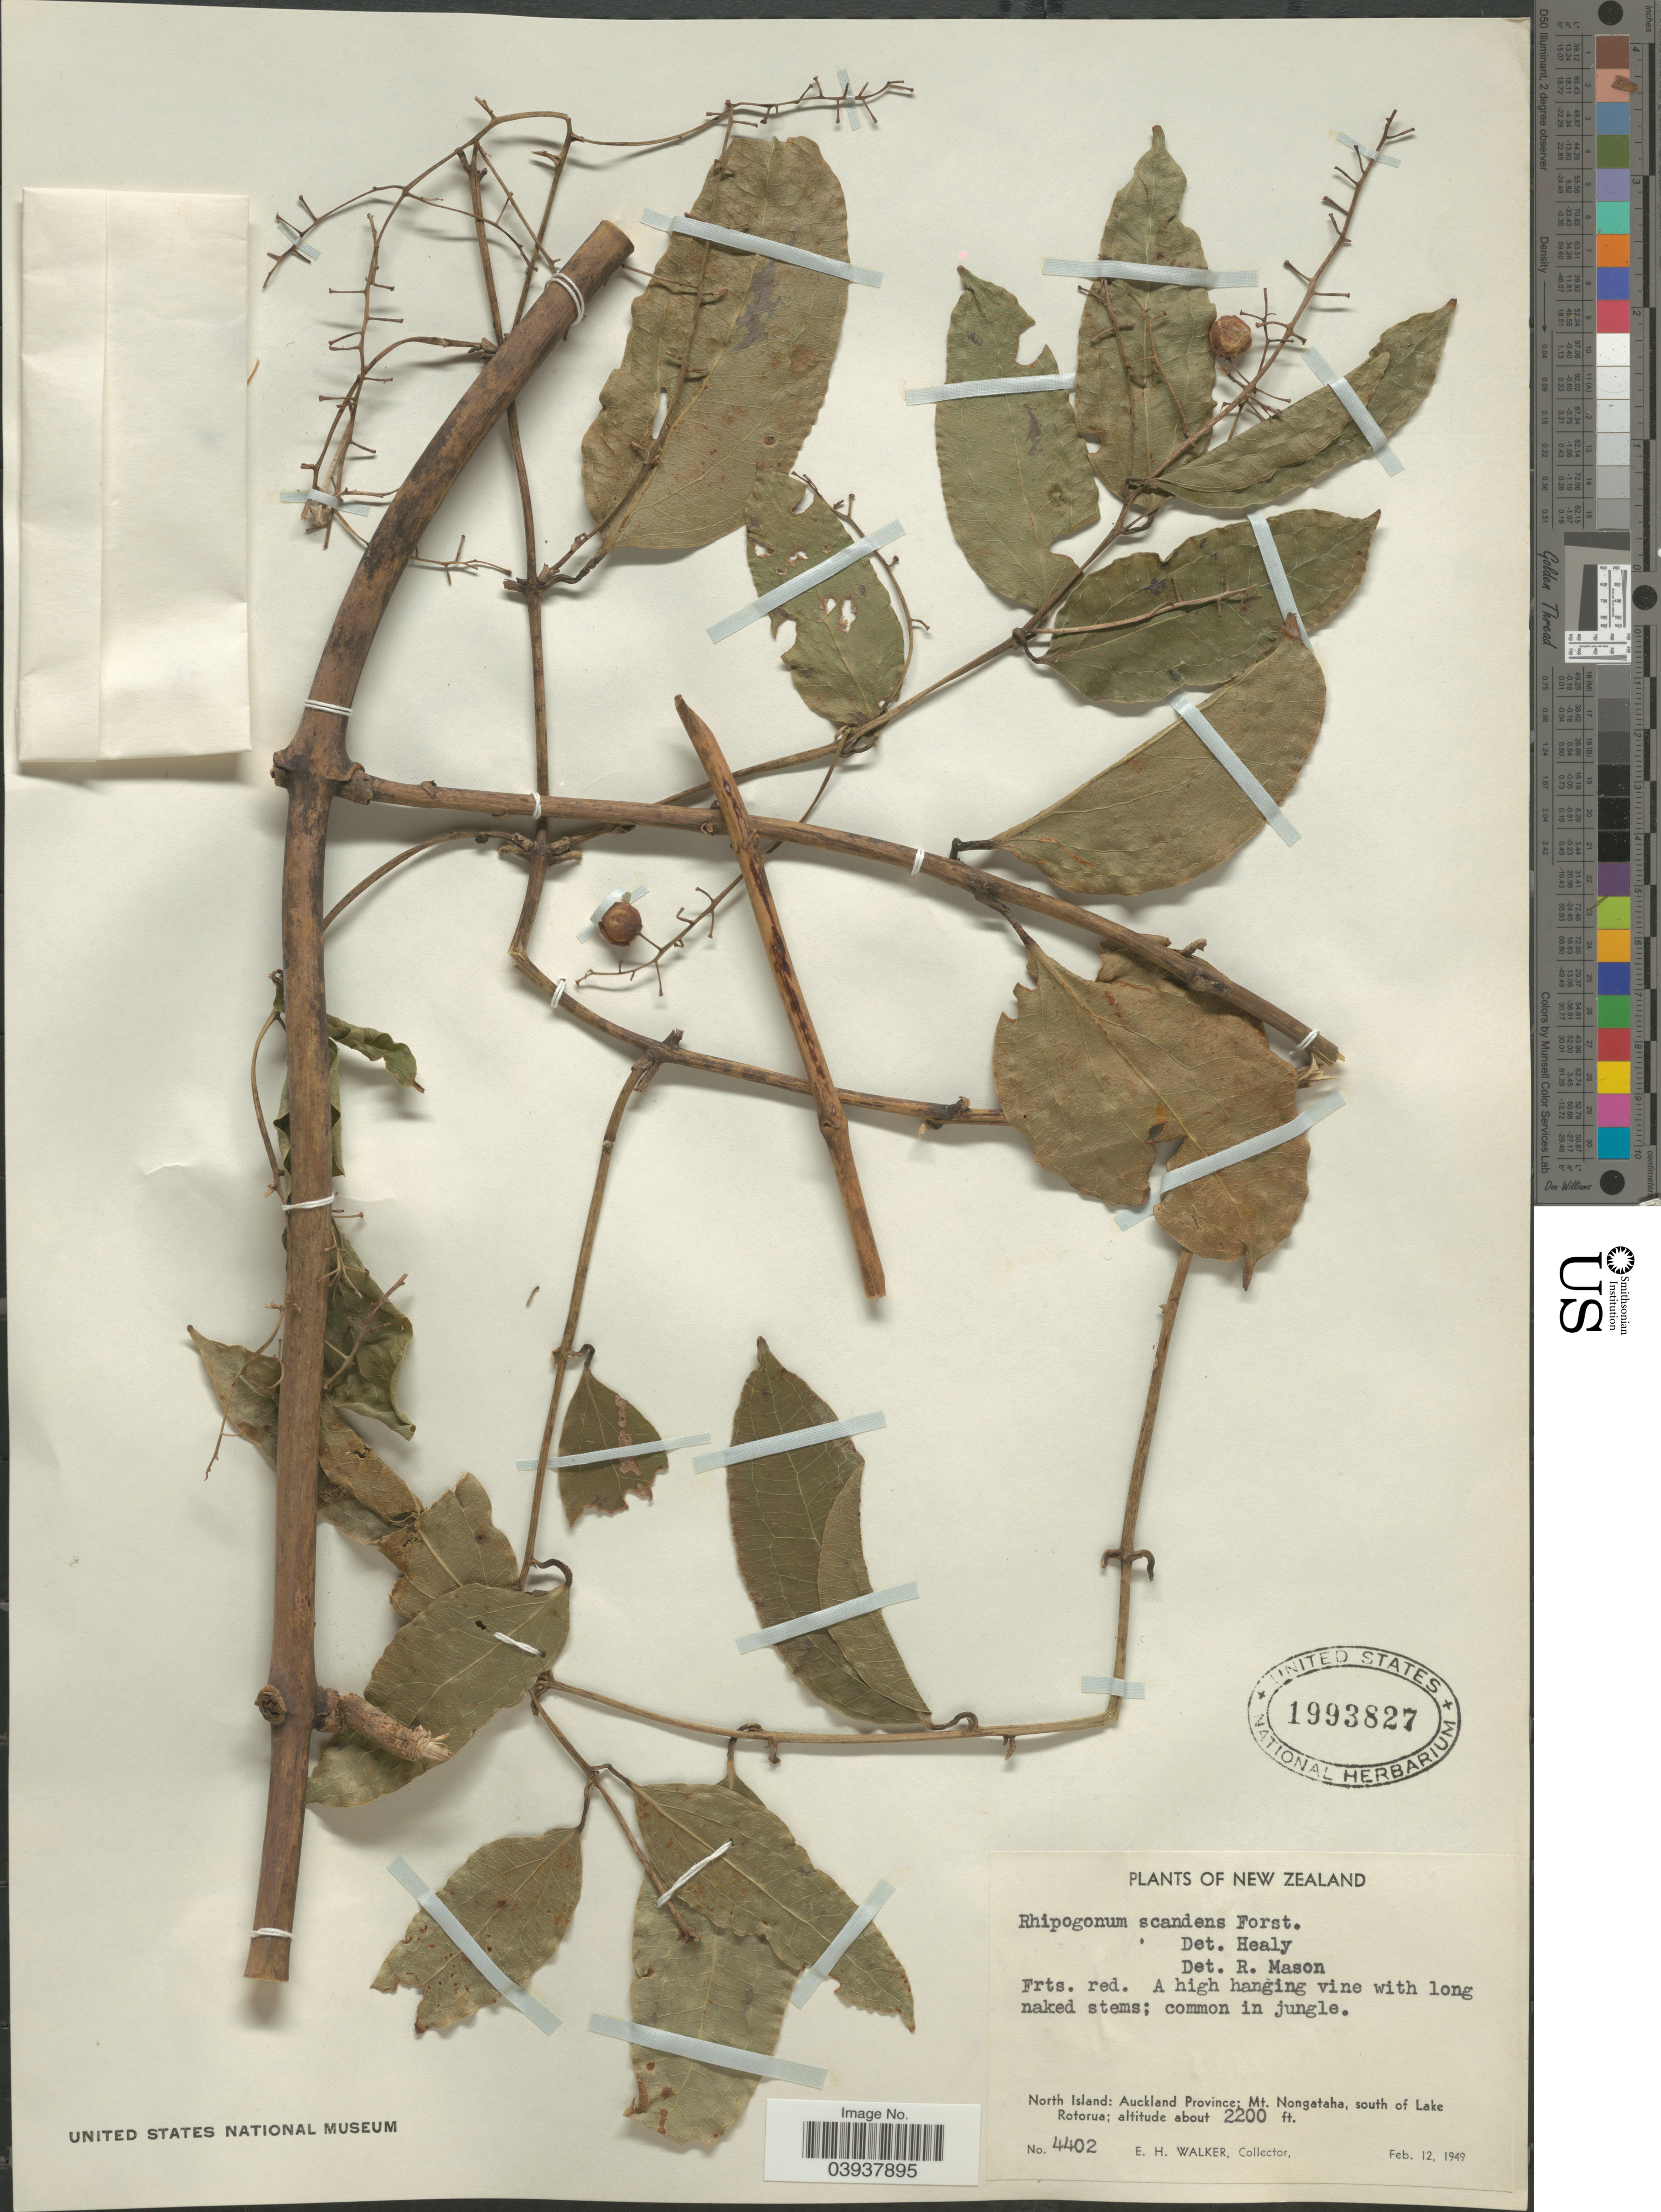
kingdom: Plantae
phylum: Tracheophyta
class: Liliopsida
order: Liliales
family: Ripogonaceae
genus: Rhipogonum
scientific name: Rhipogonum scandens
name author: J.R. Forst. & G. Forst.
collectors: E. H. Walker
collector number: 4402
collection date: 1949-02-12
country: New Zealand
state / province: Auckland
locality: North Island: Mt. Nongataha, south of Lake Rotorua.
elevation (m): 671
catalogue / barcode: US 1993827